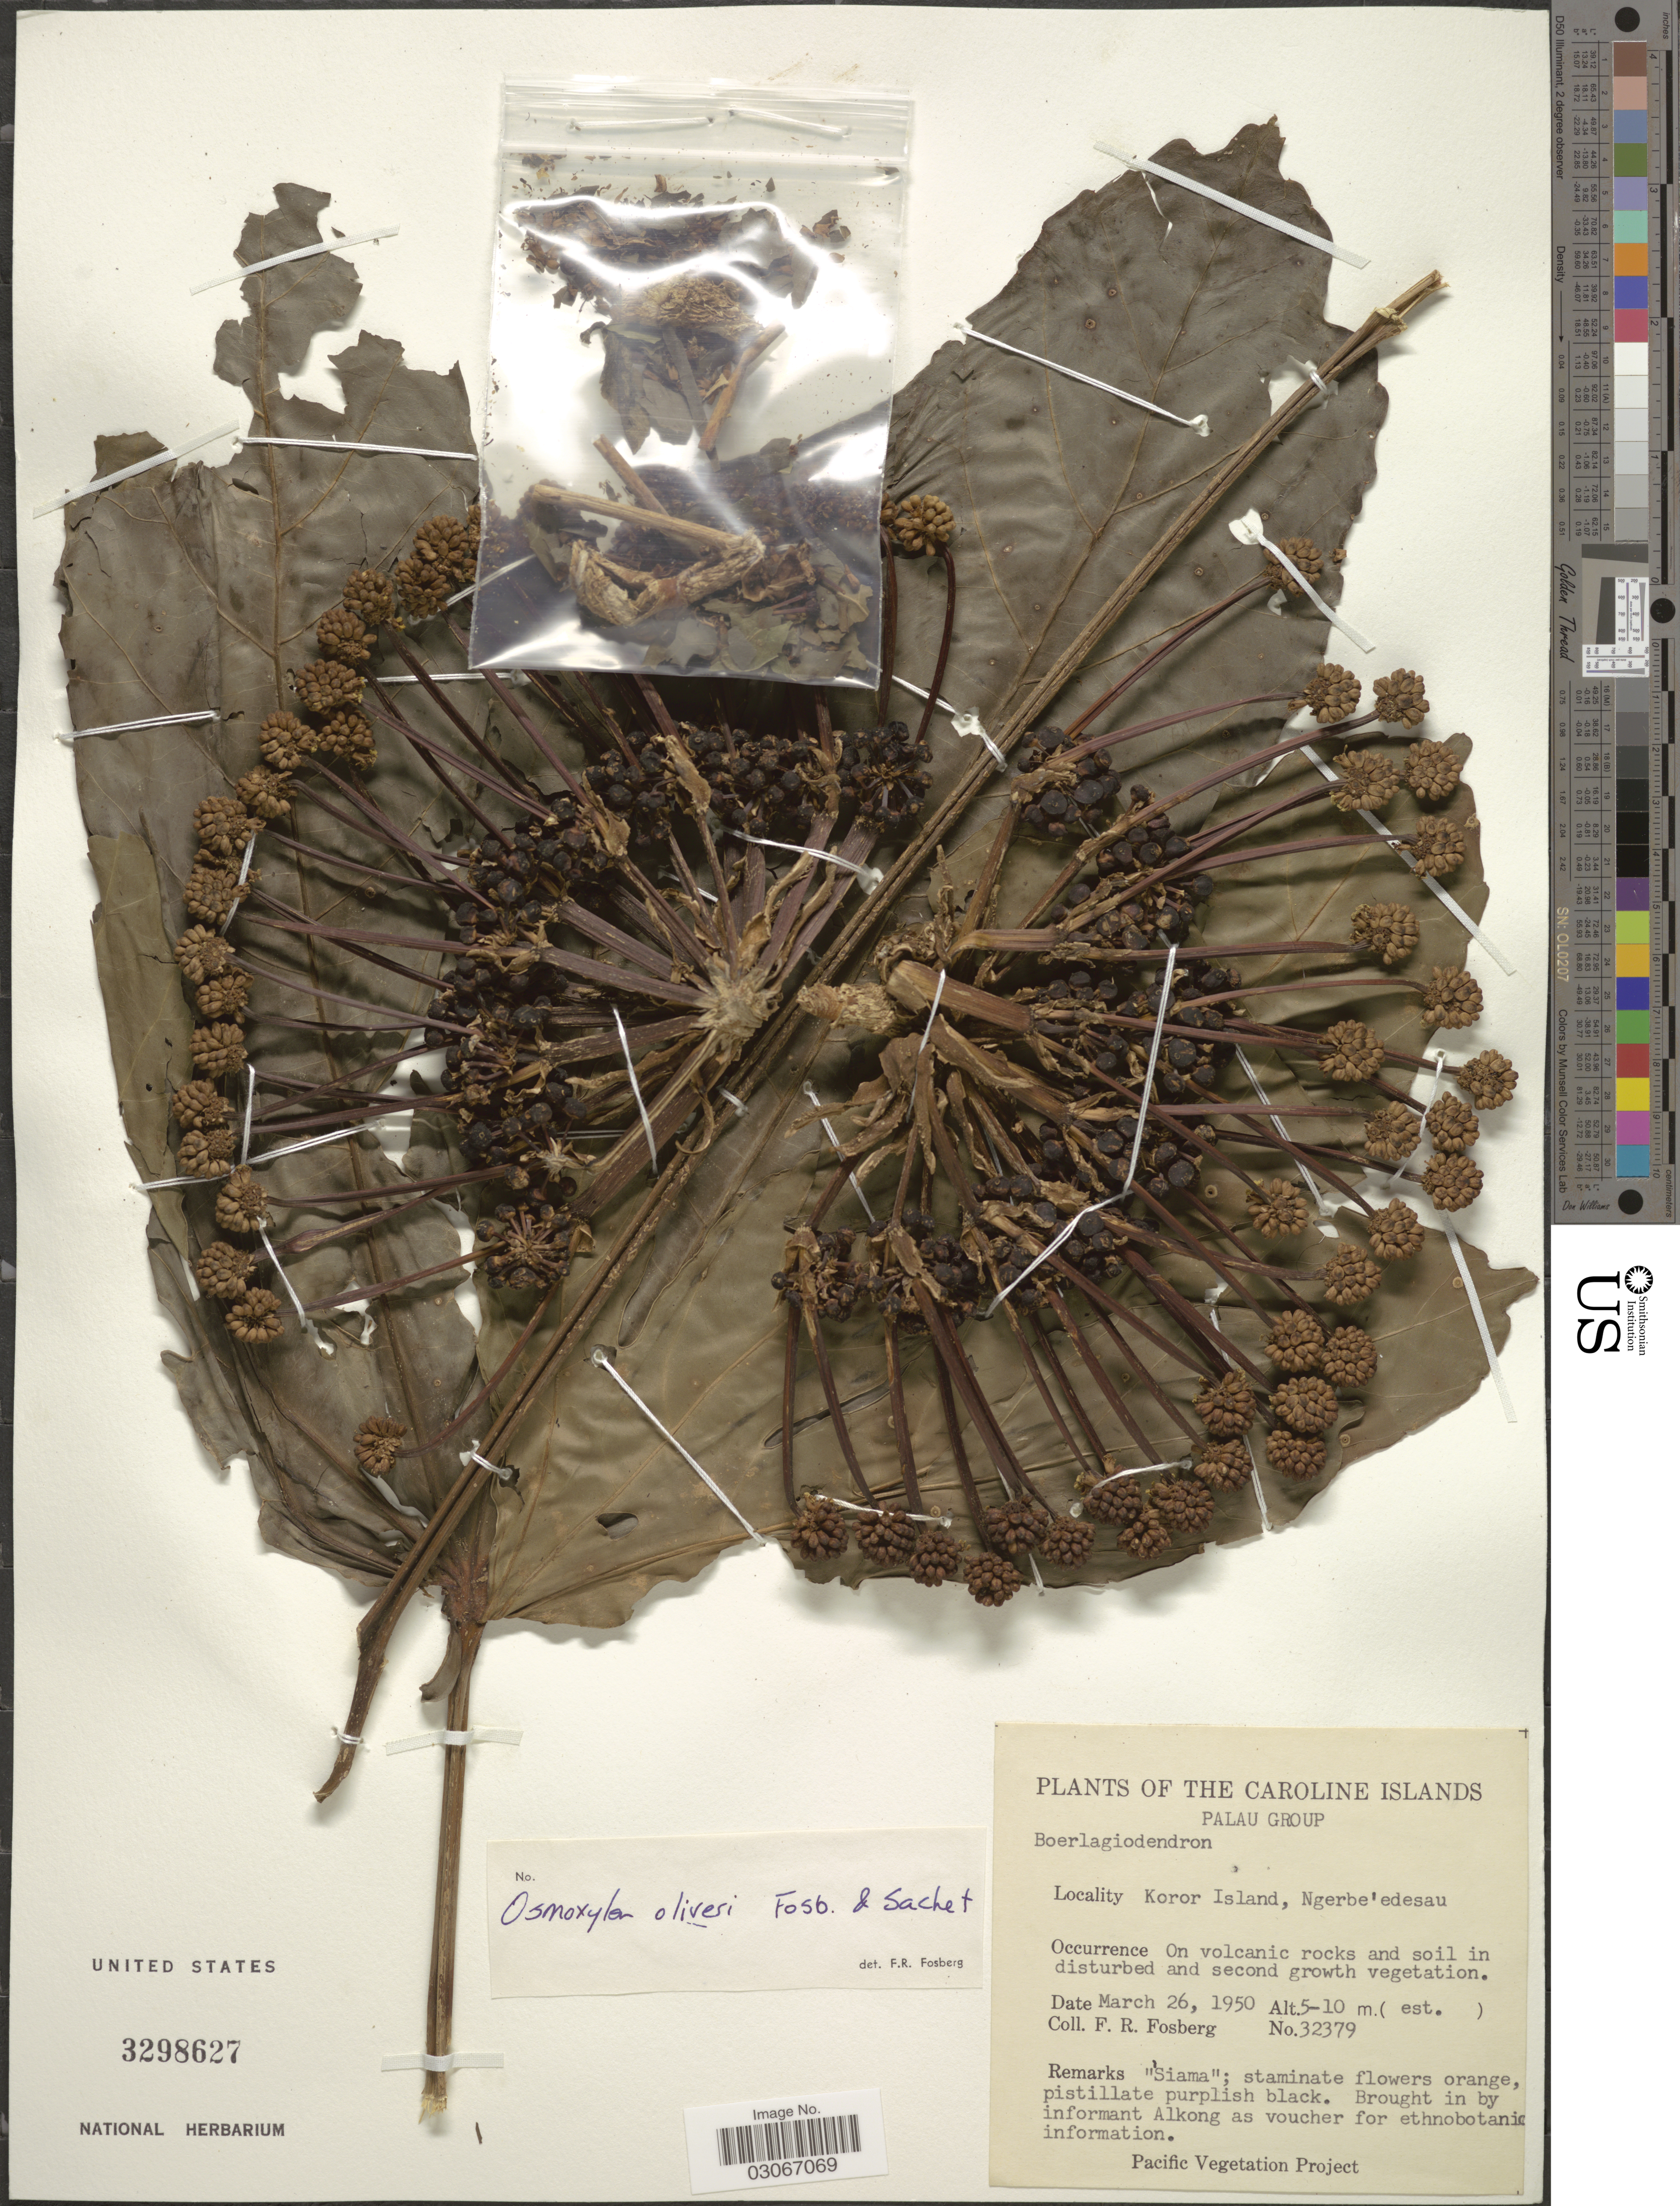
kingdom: Plantae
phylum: Tracheophyta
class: Magnoliopsida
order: Apiales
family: Araliaceae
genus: Osmoxylon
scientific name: Osmoxylon oliveri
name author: Fosberg & Sachet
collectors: F. R. Fosberg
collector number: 32379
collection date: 1950-03-26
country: Palau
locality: Caroline Islands. Palau Group. Koror Island, Ngerbe'edesau.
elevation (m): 5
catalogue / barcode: US 3298627